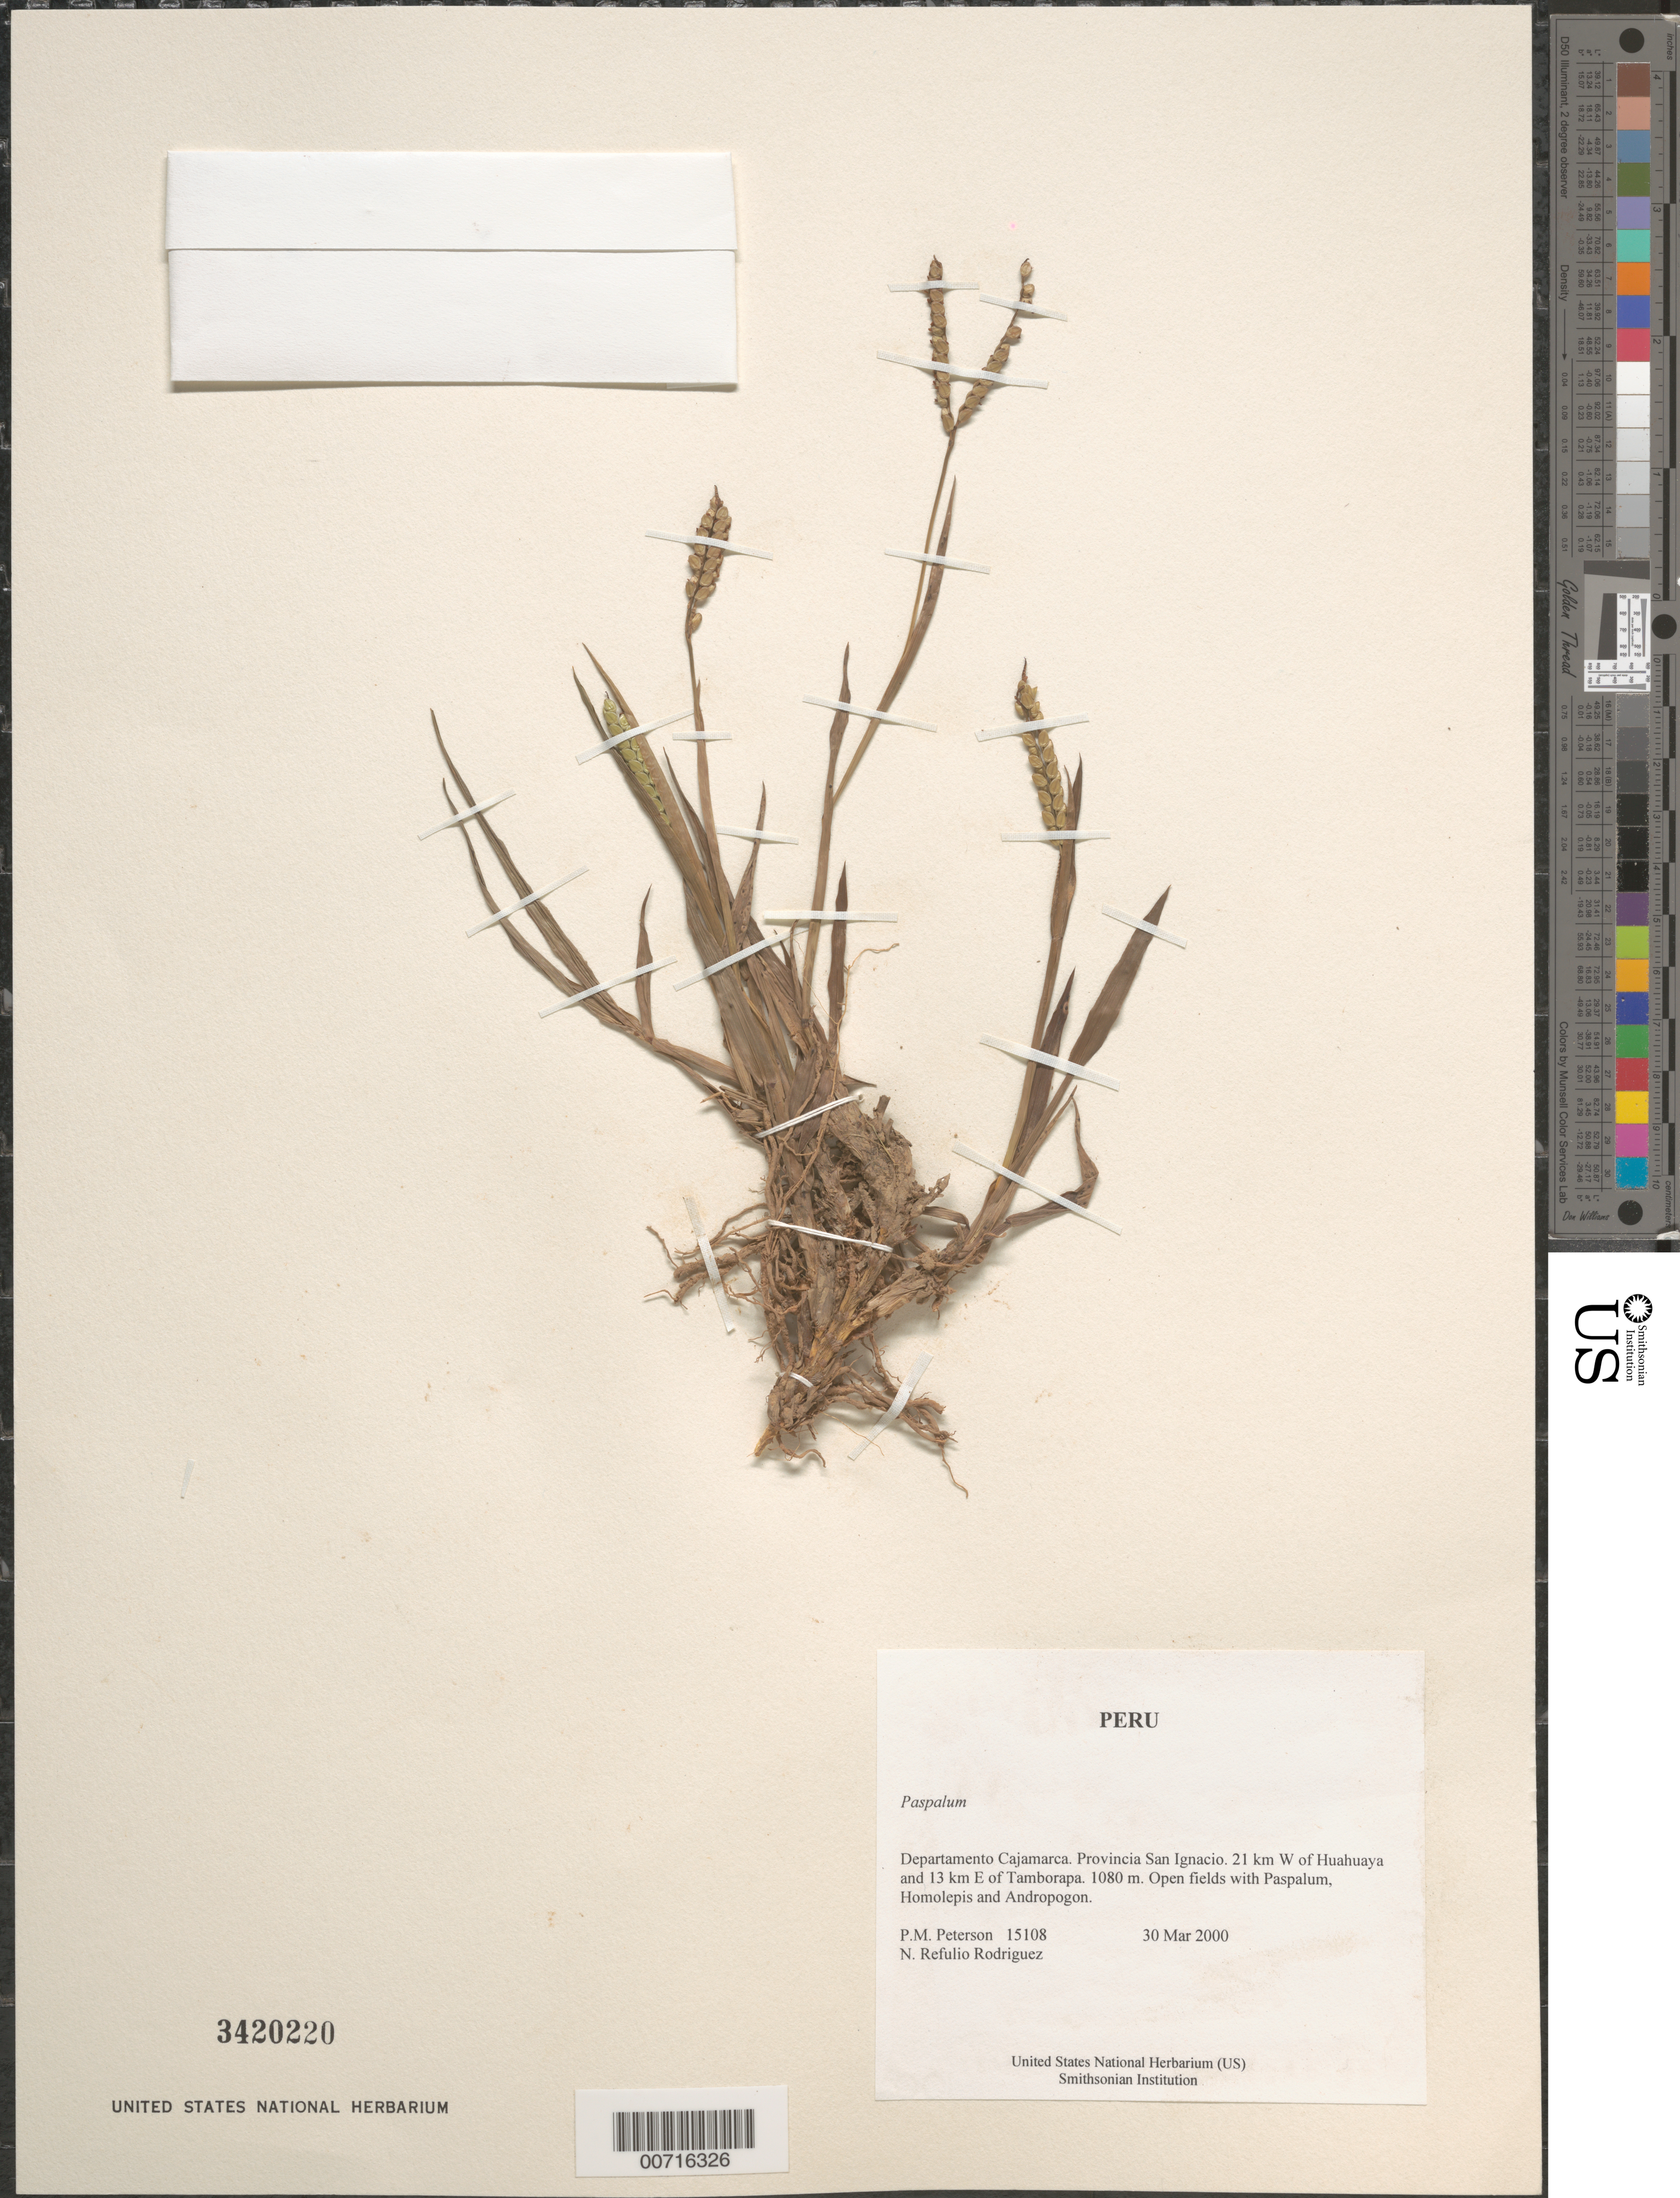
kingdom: Plantae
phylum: Tracheophyta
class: Liliopsida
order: Poales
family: Poaceae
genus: Paspalum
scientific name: Paspalum sp.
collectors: P. M. Peterson & N. Refulio-Rodríguez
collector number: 15108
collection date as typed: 30 Mar 2000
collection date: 2000-03-30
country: Peru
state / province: Cajamarca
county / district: San Ignacio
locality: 21 km W of Huahuaya and 13 km E of Tamborapa.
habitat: Open fields with Paspalum, Homolepis and Andropogon.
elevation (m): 1080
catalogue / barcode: US 3420220